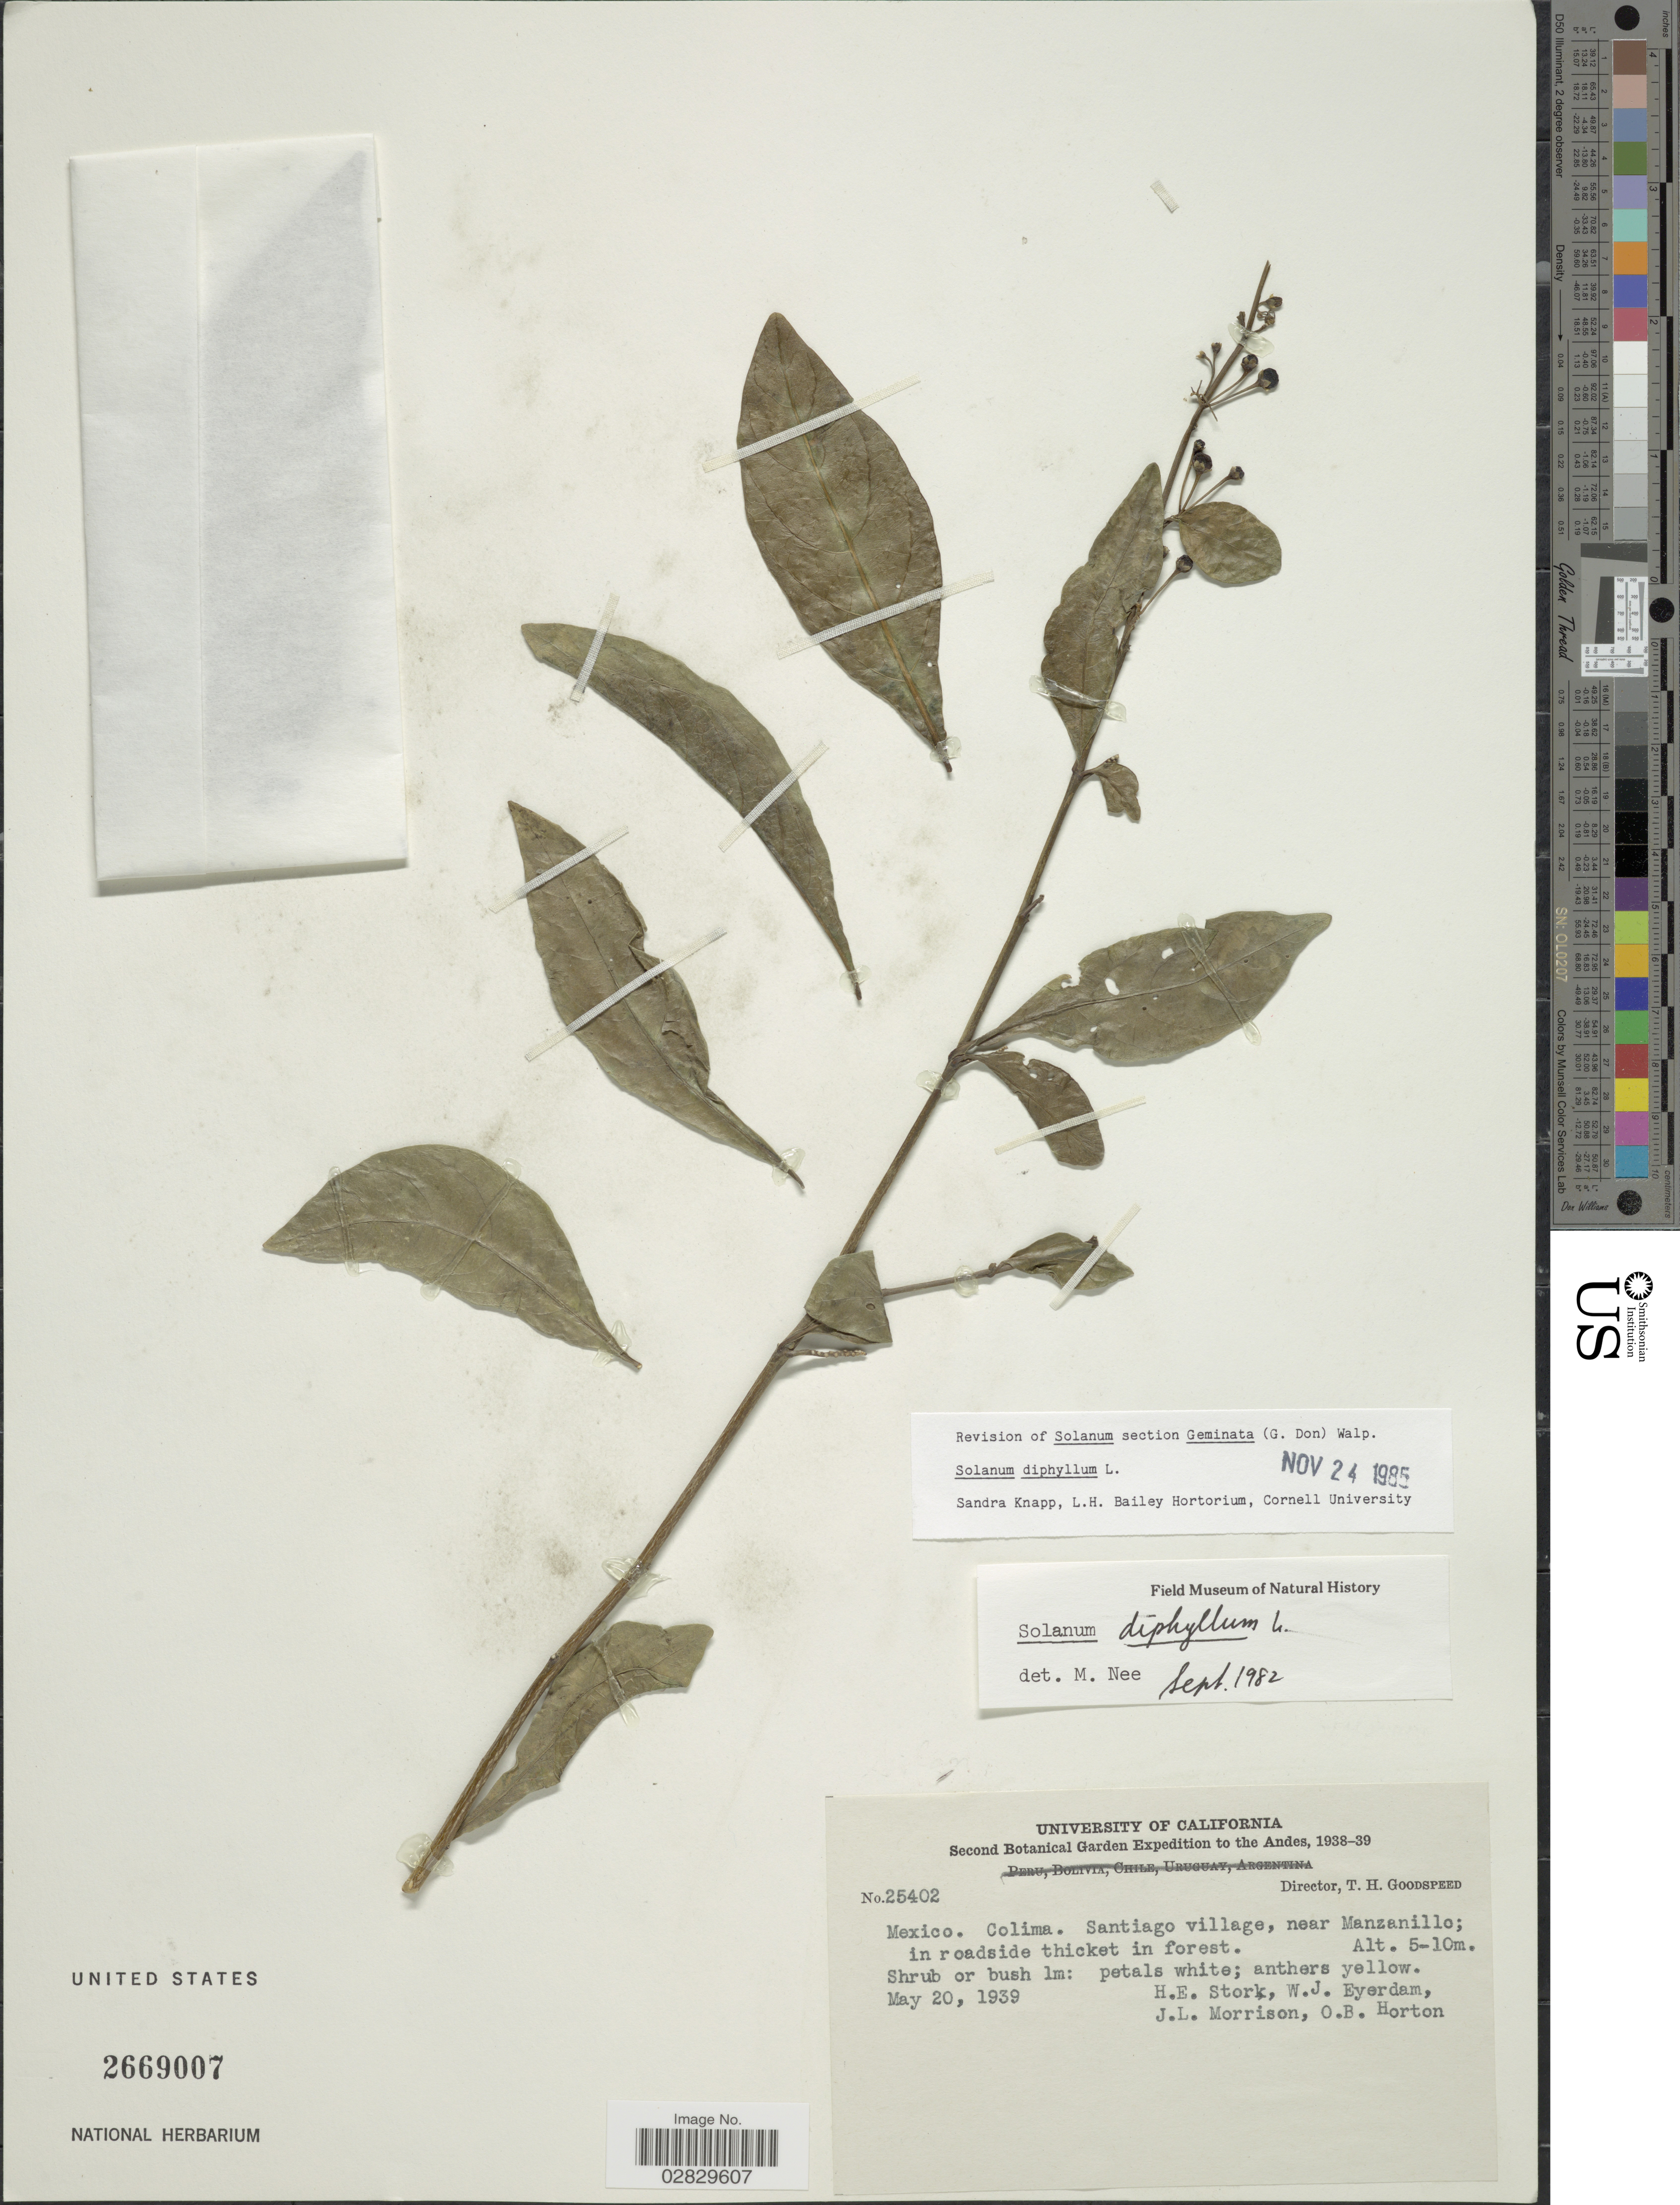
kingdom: Plantae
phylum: Tracheophyta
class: Magnoliopsida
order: Solanales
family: Solanaceae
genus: Solanum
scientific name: Solanum diphyllum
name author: L.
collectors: H. E. Stork, W. J. Eyerdam, J. Morrison & O. B. Horton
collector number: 25402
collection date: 1939-05-20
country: Mexico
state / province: Colima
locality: Santiago village, near Manzanillo; in roadside thicket in forest.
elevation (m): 5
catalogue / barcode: US 2669007